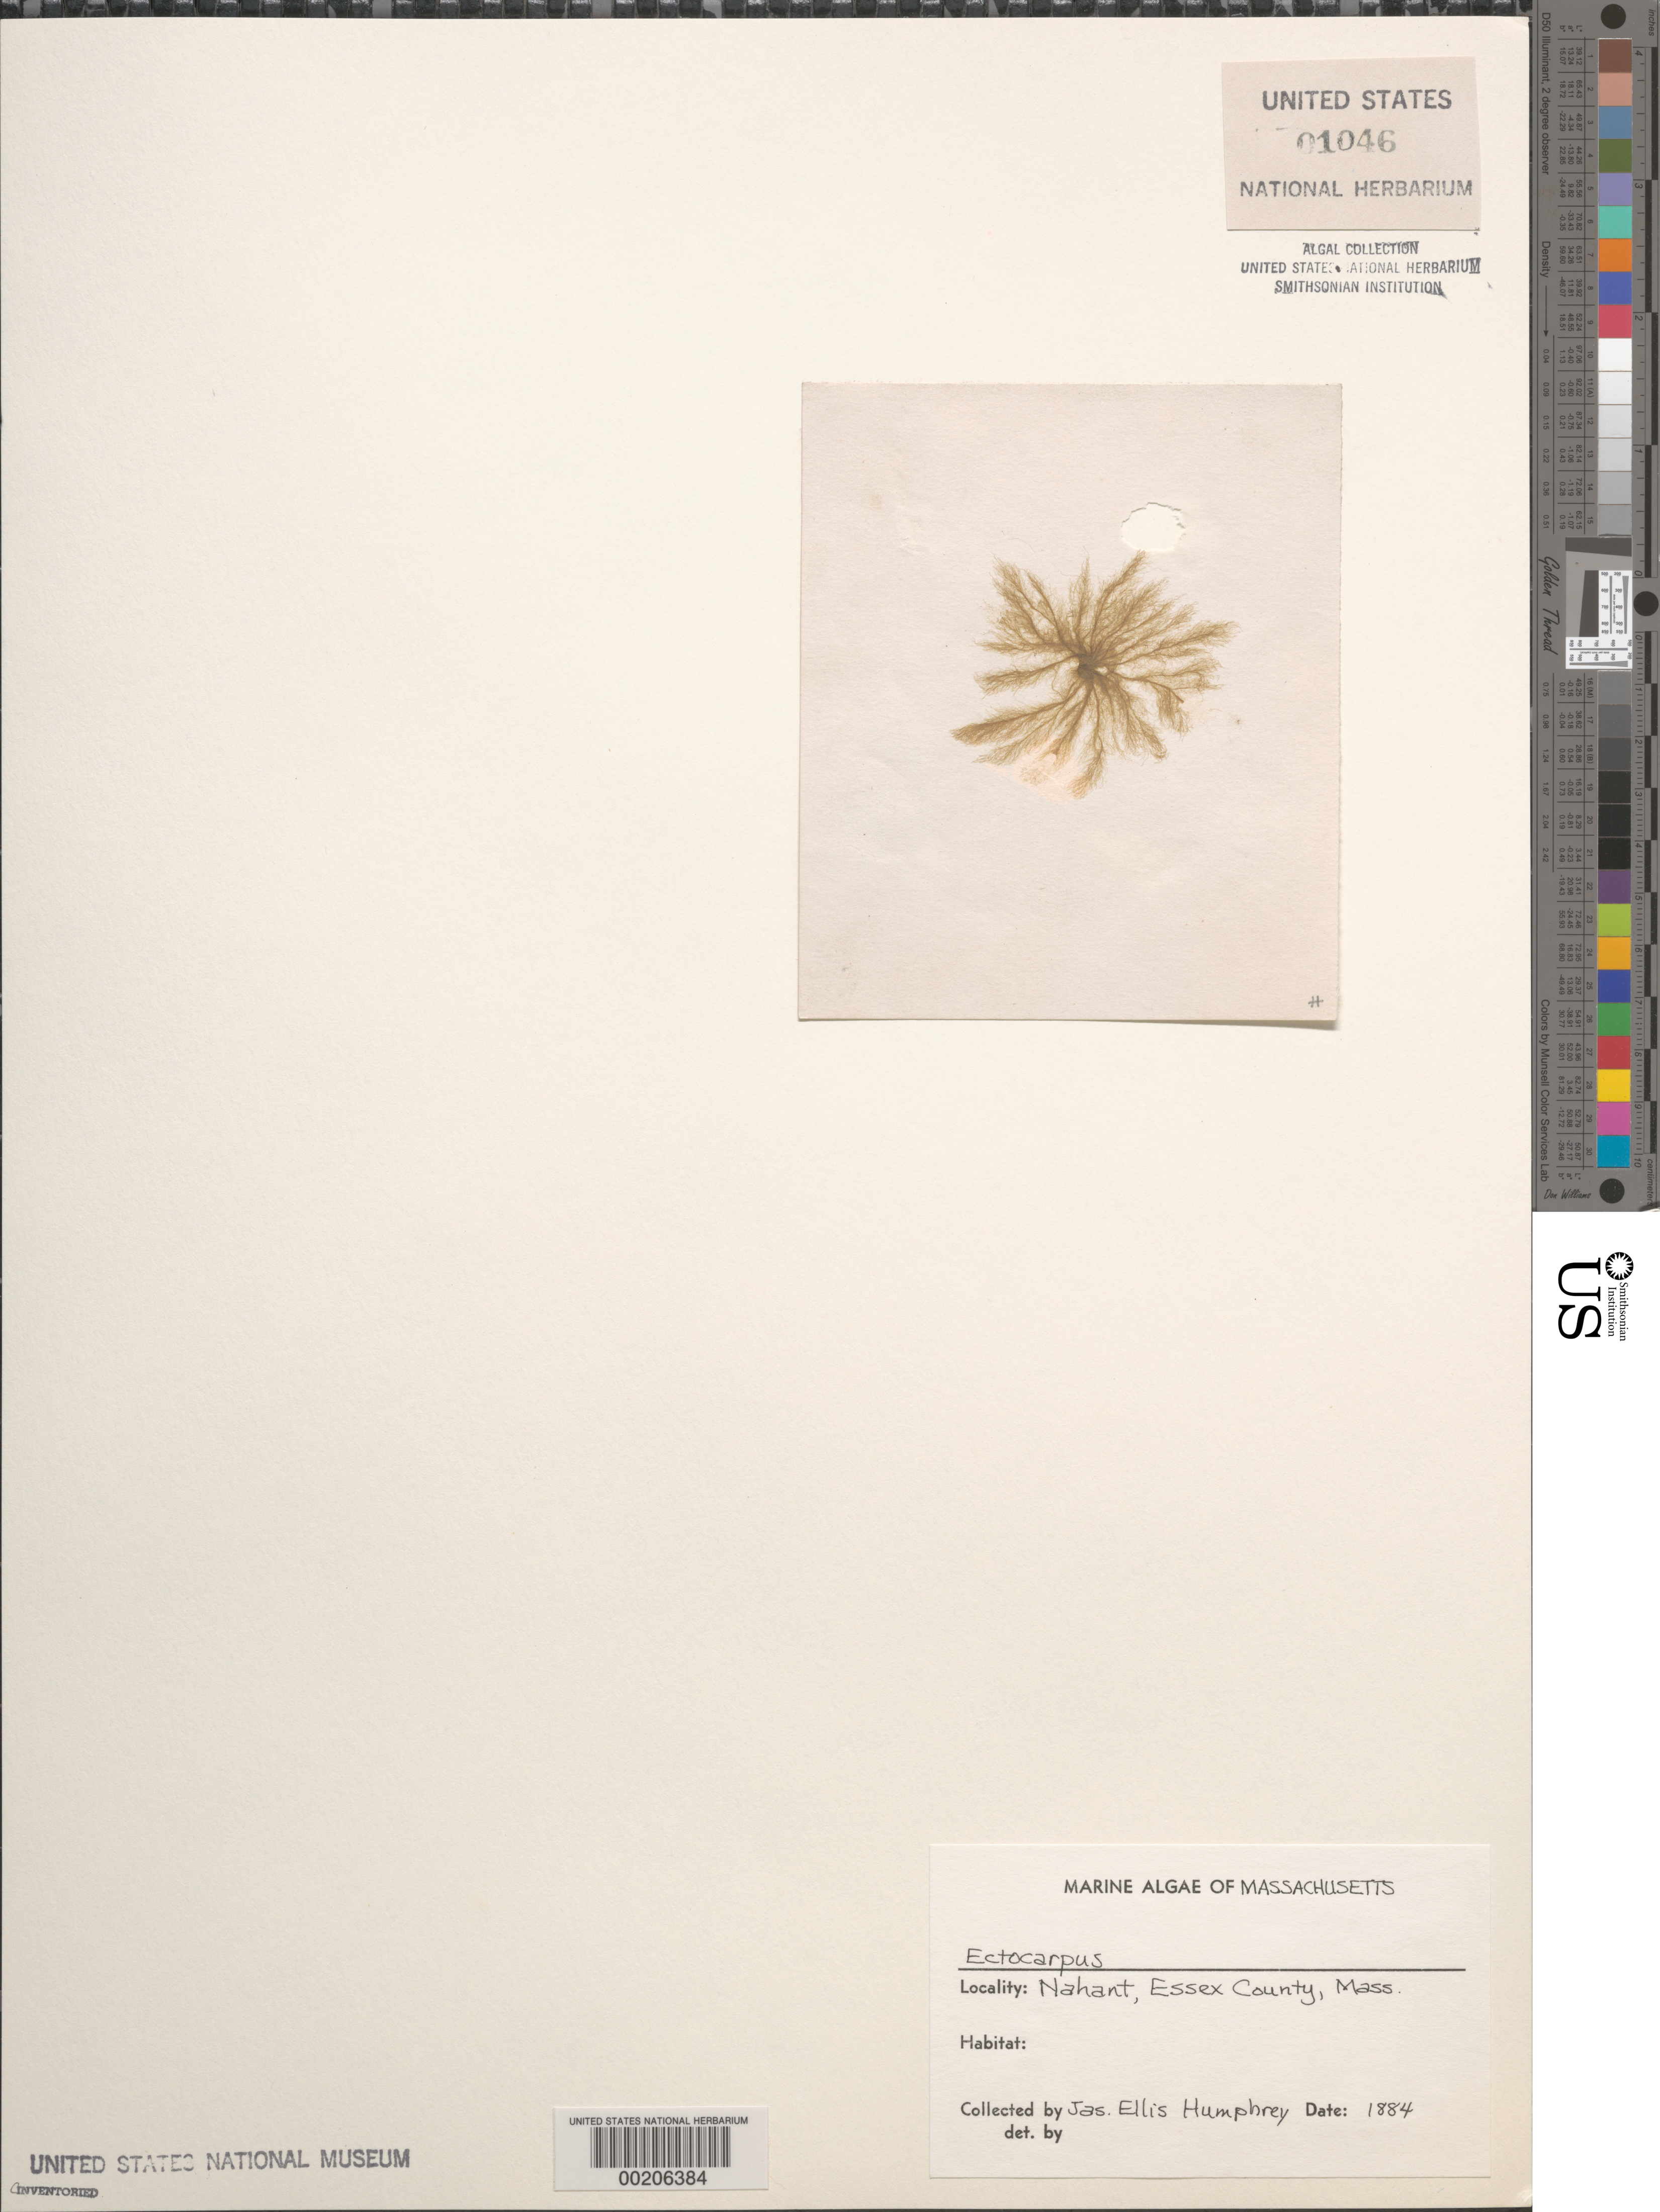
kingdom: Chromista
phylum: Ochrophyta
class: Phaeophyceae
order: Ectocarpales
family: Ectocarpaceae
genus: Ectocarpus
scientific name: Ectocarpus sp.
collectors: J. Humphrey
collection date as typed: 1884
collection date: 1884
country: United States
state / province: Massachusetts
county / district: Essex County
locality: Nahant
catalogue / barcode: US 1046